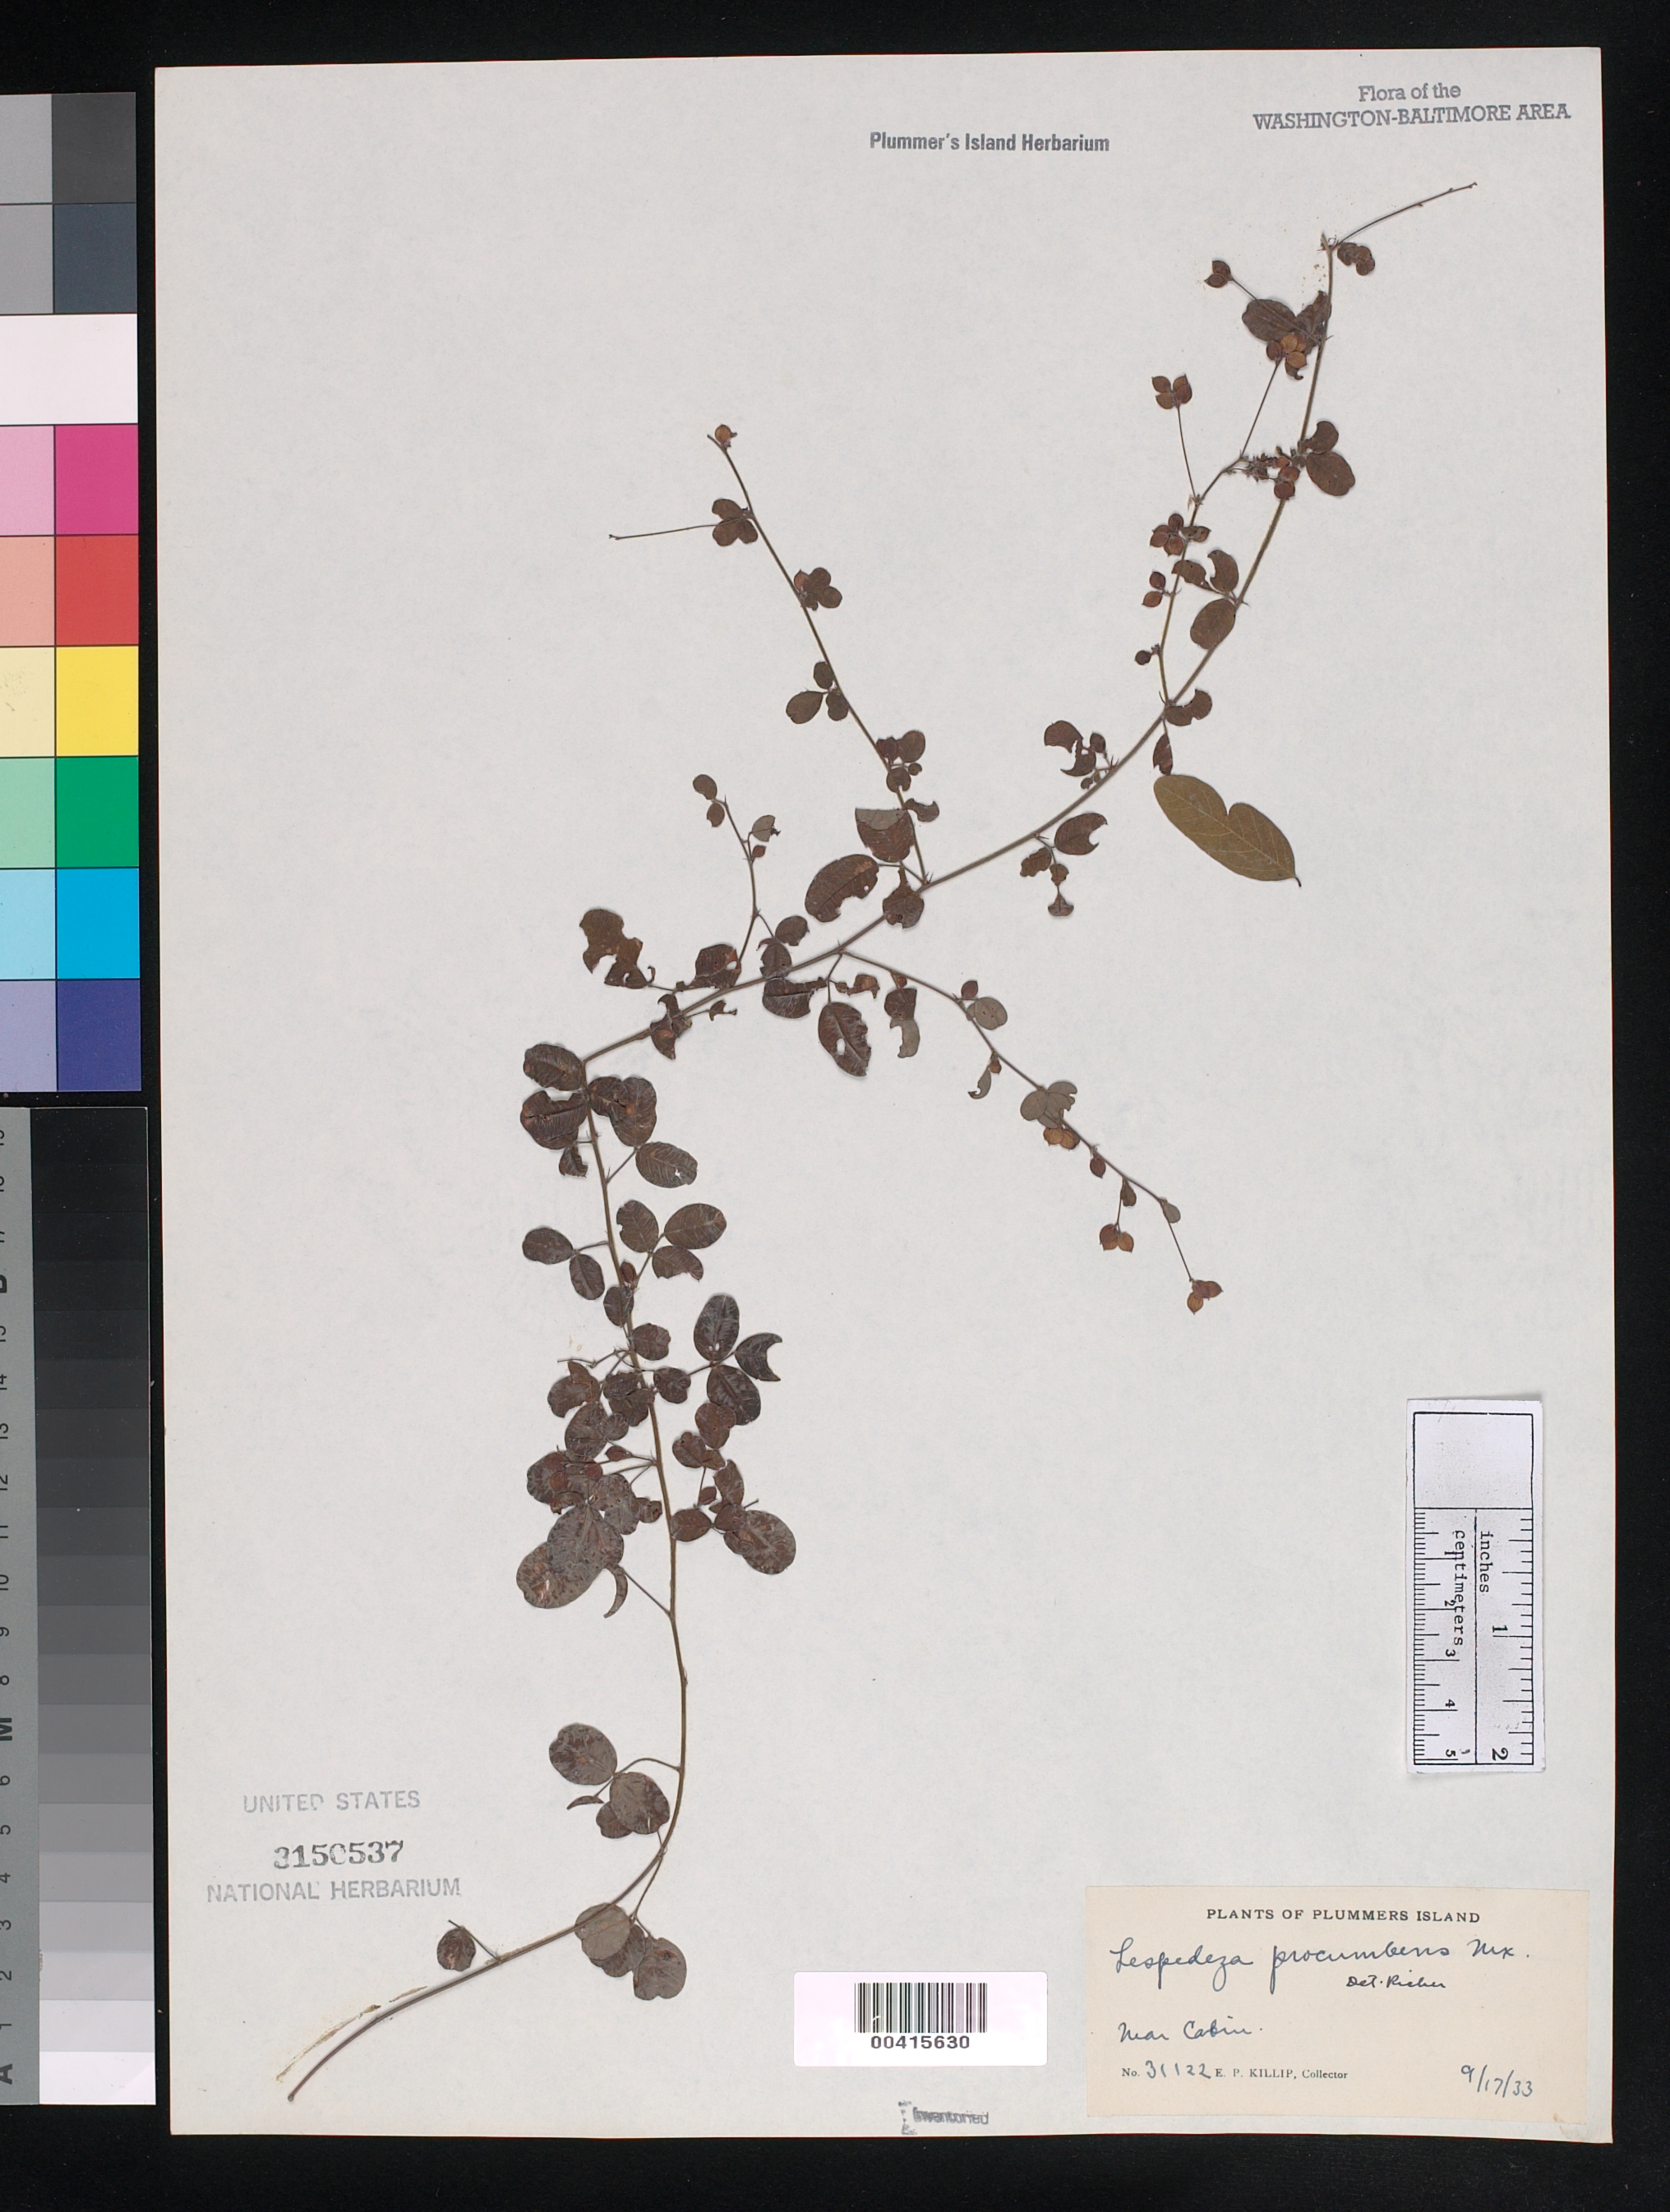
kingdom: Plantae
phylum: Tracheophyta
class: Magnoliopsida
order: Fabales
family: Fabaceae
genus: Lespedeza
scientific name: Lespedeza procumbens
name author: Michx.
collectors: E. P. Killip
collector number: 31122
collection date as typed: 17 Sep 1933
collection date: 1933-09-17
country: United States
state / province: Maryland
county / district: Montgomery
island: Plummers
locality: Plummer's Island; near Cabin C. & O. Canal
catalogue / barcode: US 3150537